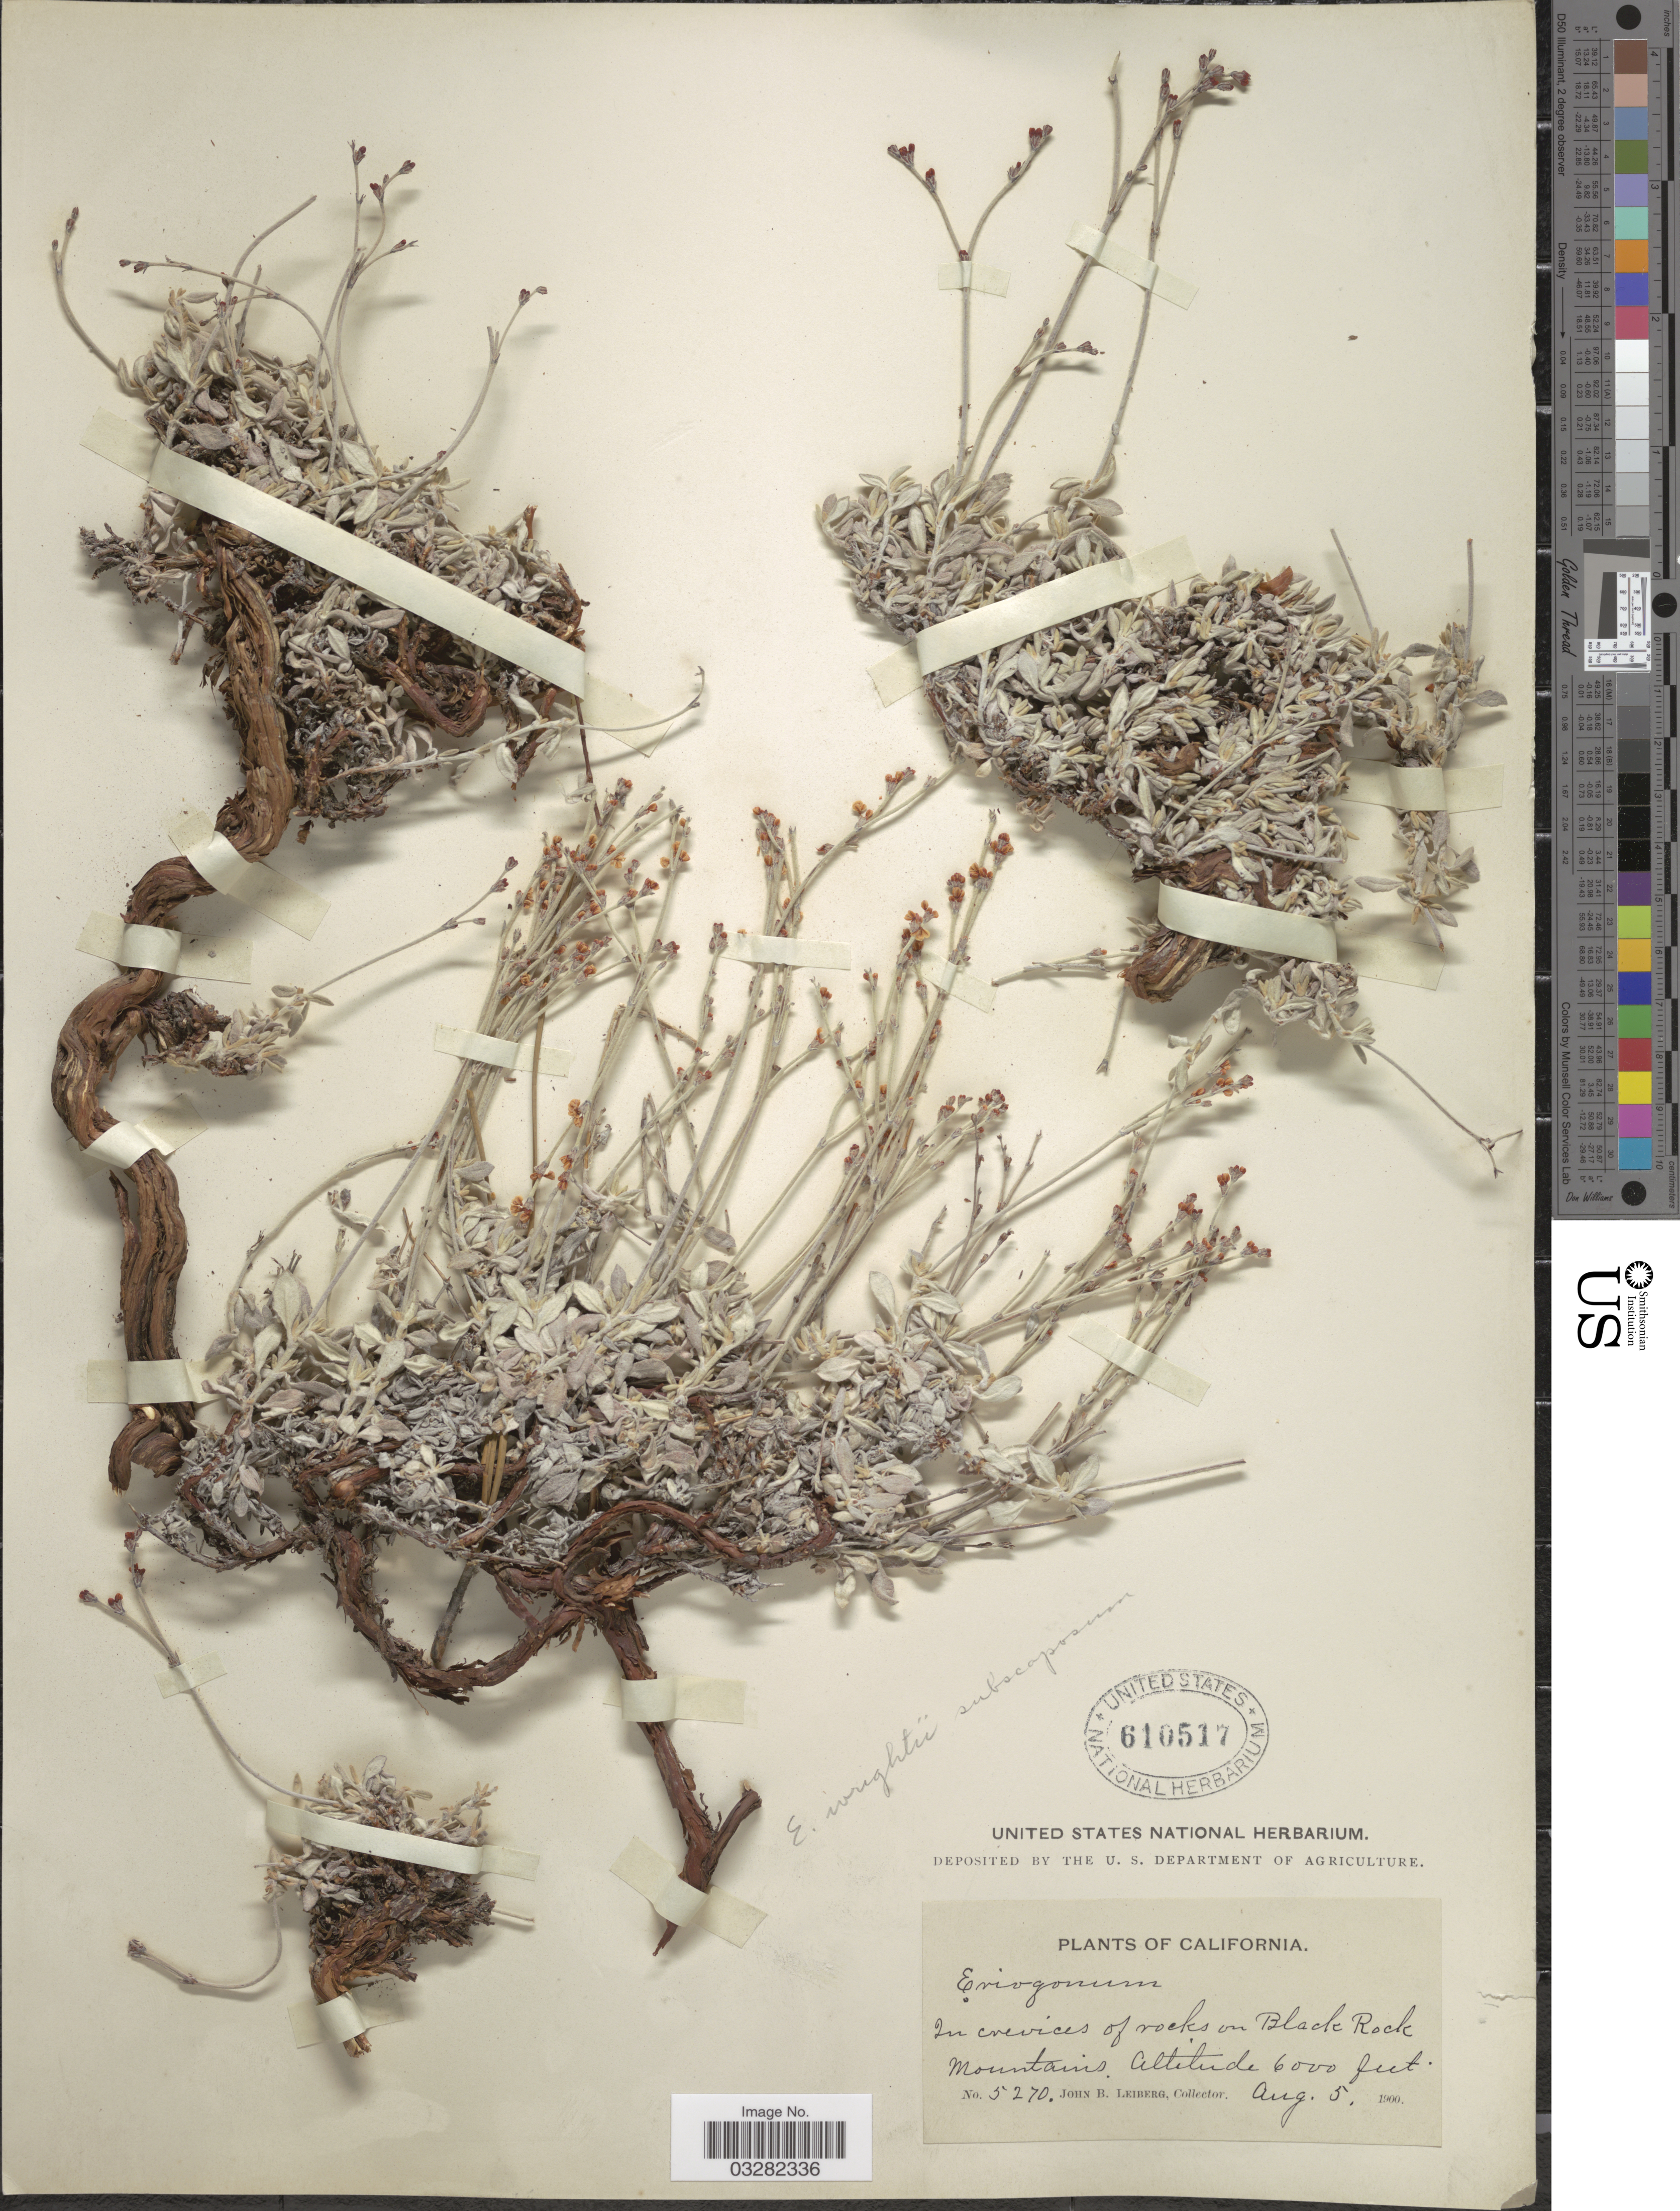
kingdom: Plantae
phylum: Tracheophyta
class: Magnoliopsida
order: Caryophyllales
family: Polygonaceae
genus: Eriogonum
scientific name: Eriogonum wrightii var. trachygonum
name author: (Torr. ex Benth.) Jeps.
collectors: J. B. Leiberg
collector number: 5270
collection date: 1900-08-05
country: United States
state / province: California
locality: In crevices of rocks on Black Rock Mountains.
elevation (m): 1829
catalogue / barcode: US 610517